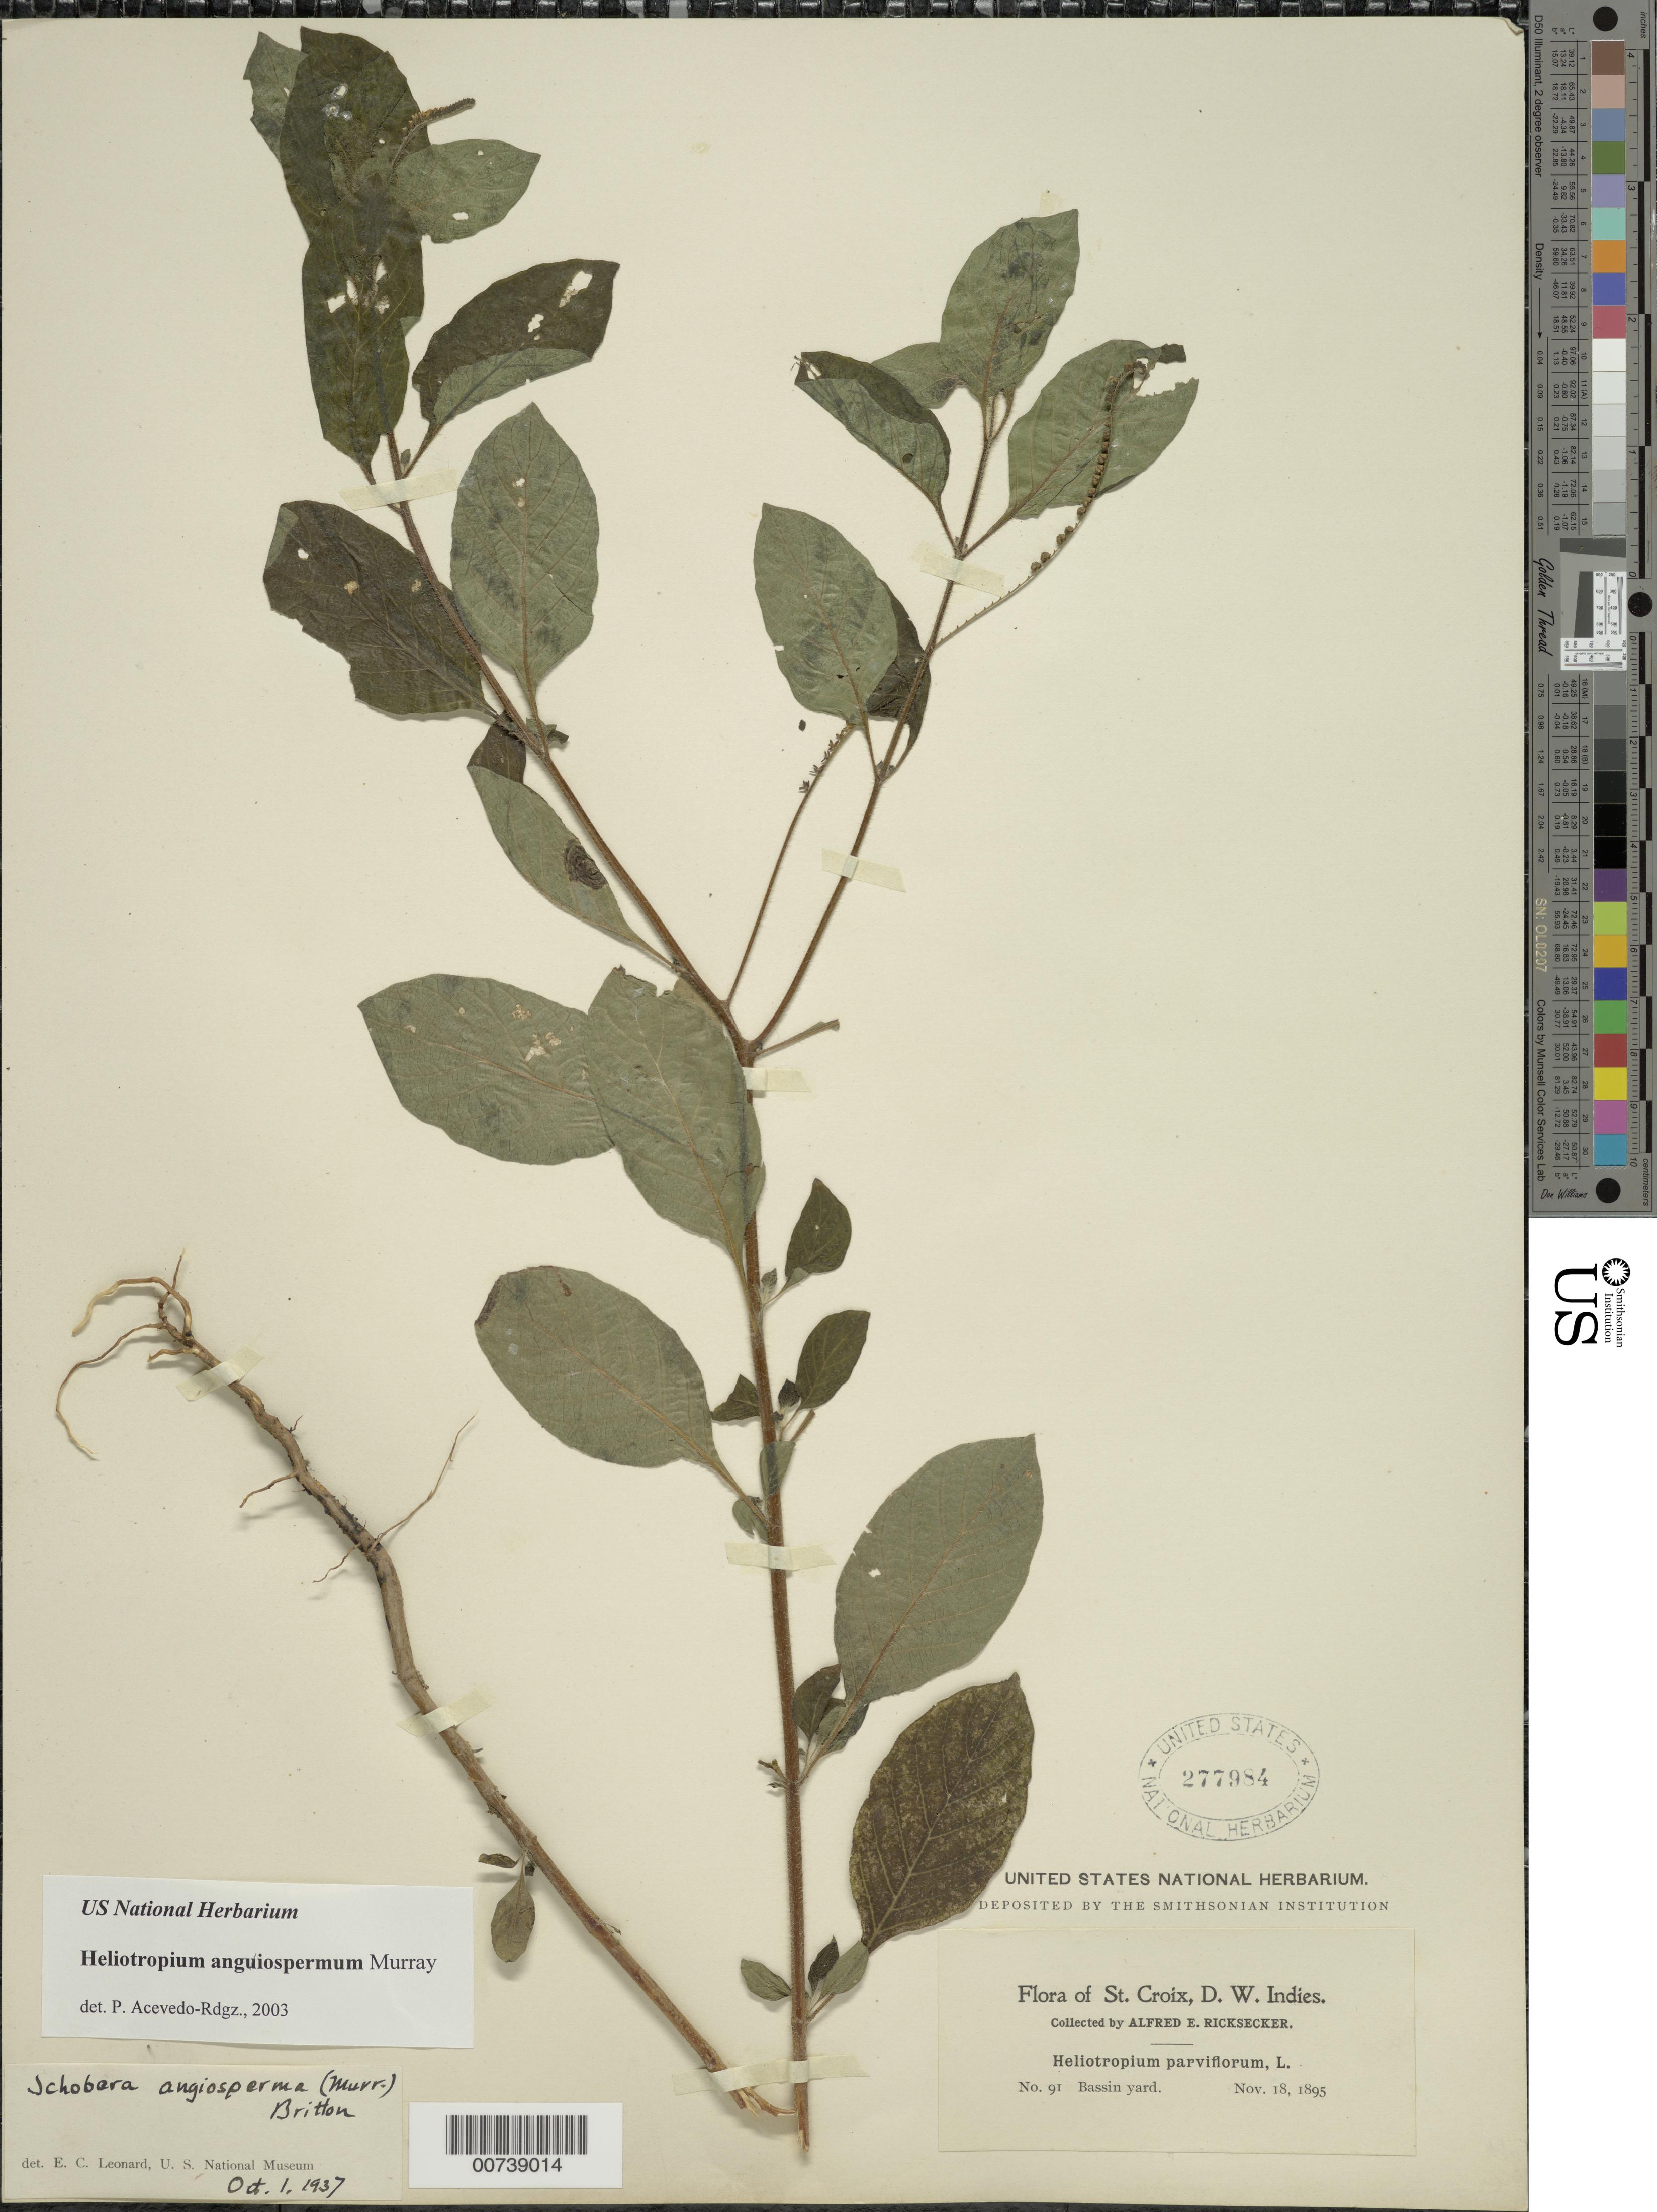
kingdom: Plantae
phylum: Tracheophyta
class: Magnoliopsida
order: Boraginales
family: Heliotropiaceae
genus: Heliotropium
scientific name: Heliotropium angiospermum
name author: Murray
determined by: Acevedo-Rodríguez, P., (BOT), Smithsonian Institution - National Museum of Natural History (UNITED STATES)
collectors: A. E. Ricksecker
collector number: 91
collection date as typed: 18 Nov 1895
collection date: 1895-11-18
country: U.S. Virgin Islands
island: St. Croix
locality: Bassin yard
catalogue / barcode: US 277984